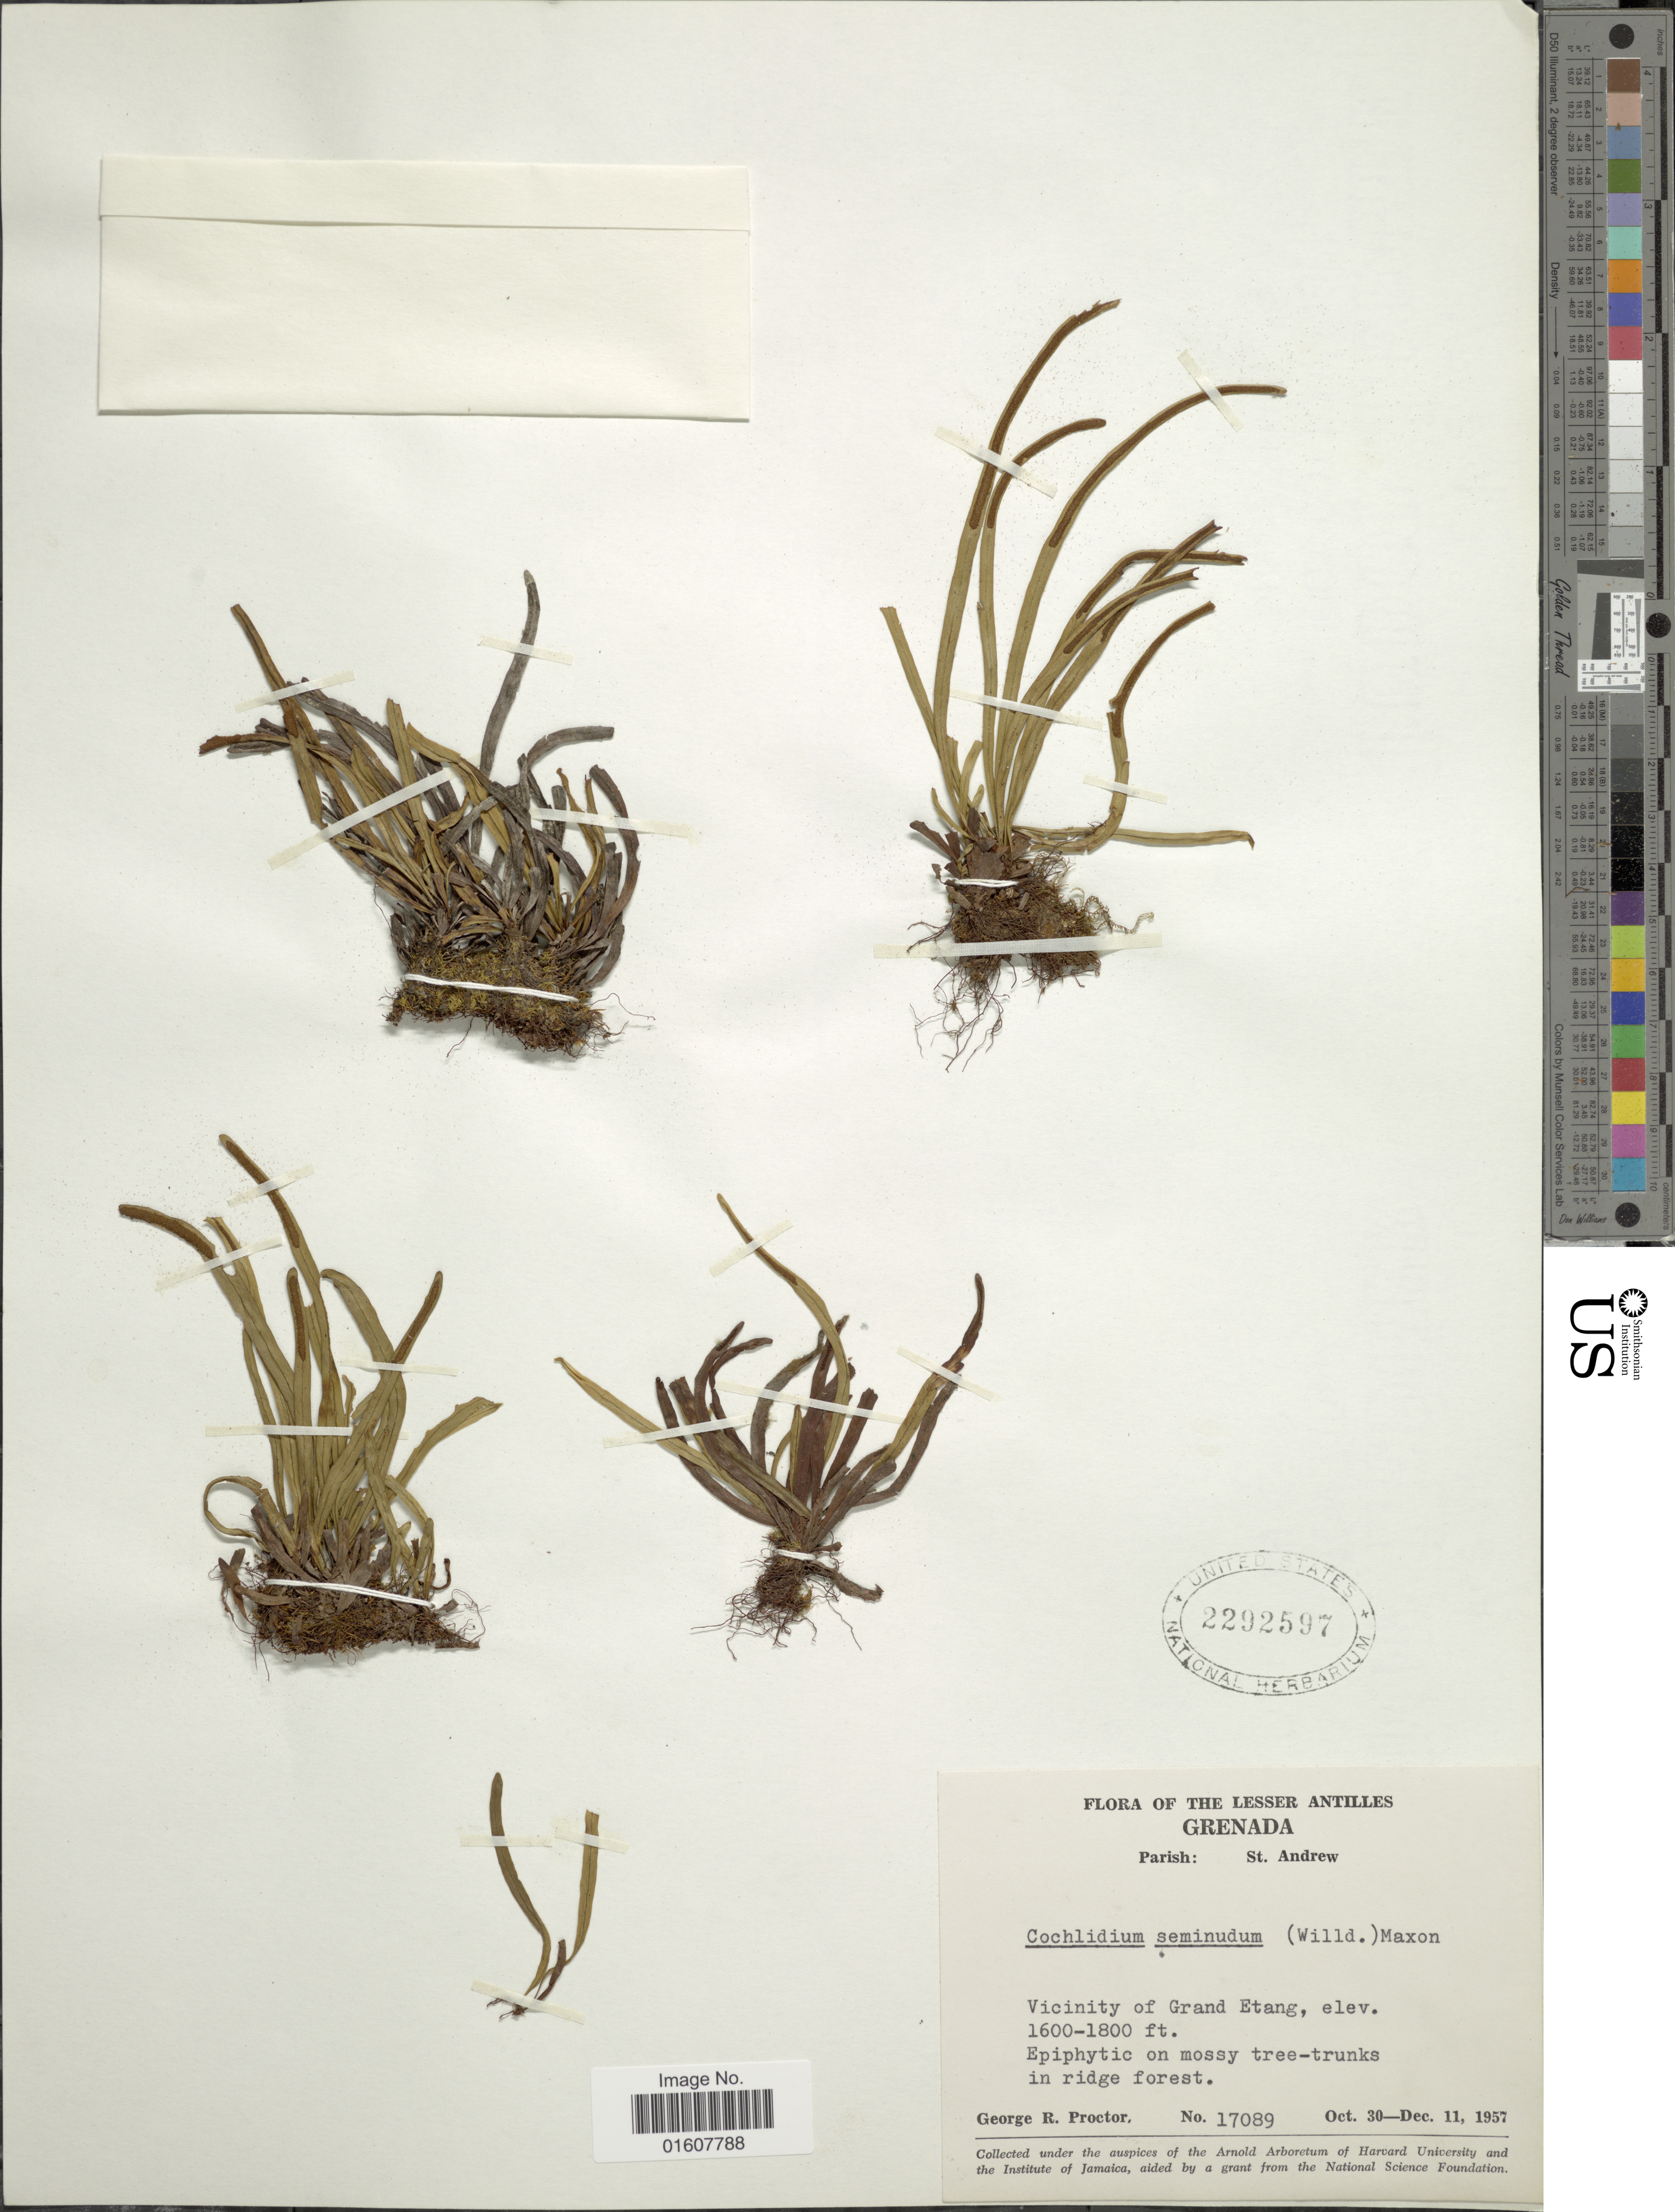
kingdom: Plantae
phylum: Tracheophyta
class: Polypodiopsida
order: Polypodiales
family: Polypodiaceae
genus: Cochlidium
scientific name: Cochlidium seminudum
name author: (Willd.) Maxon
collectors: G. R. Proctor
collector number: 17089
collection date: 1957-10-30/1957-12-11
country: Grenada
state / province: Saint Andrew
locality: The Lesser Antilles, Parish: St Andrew, Vicinity of Grand Etang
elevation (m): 488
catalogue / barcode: US 2292597